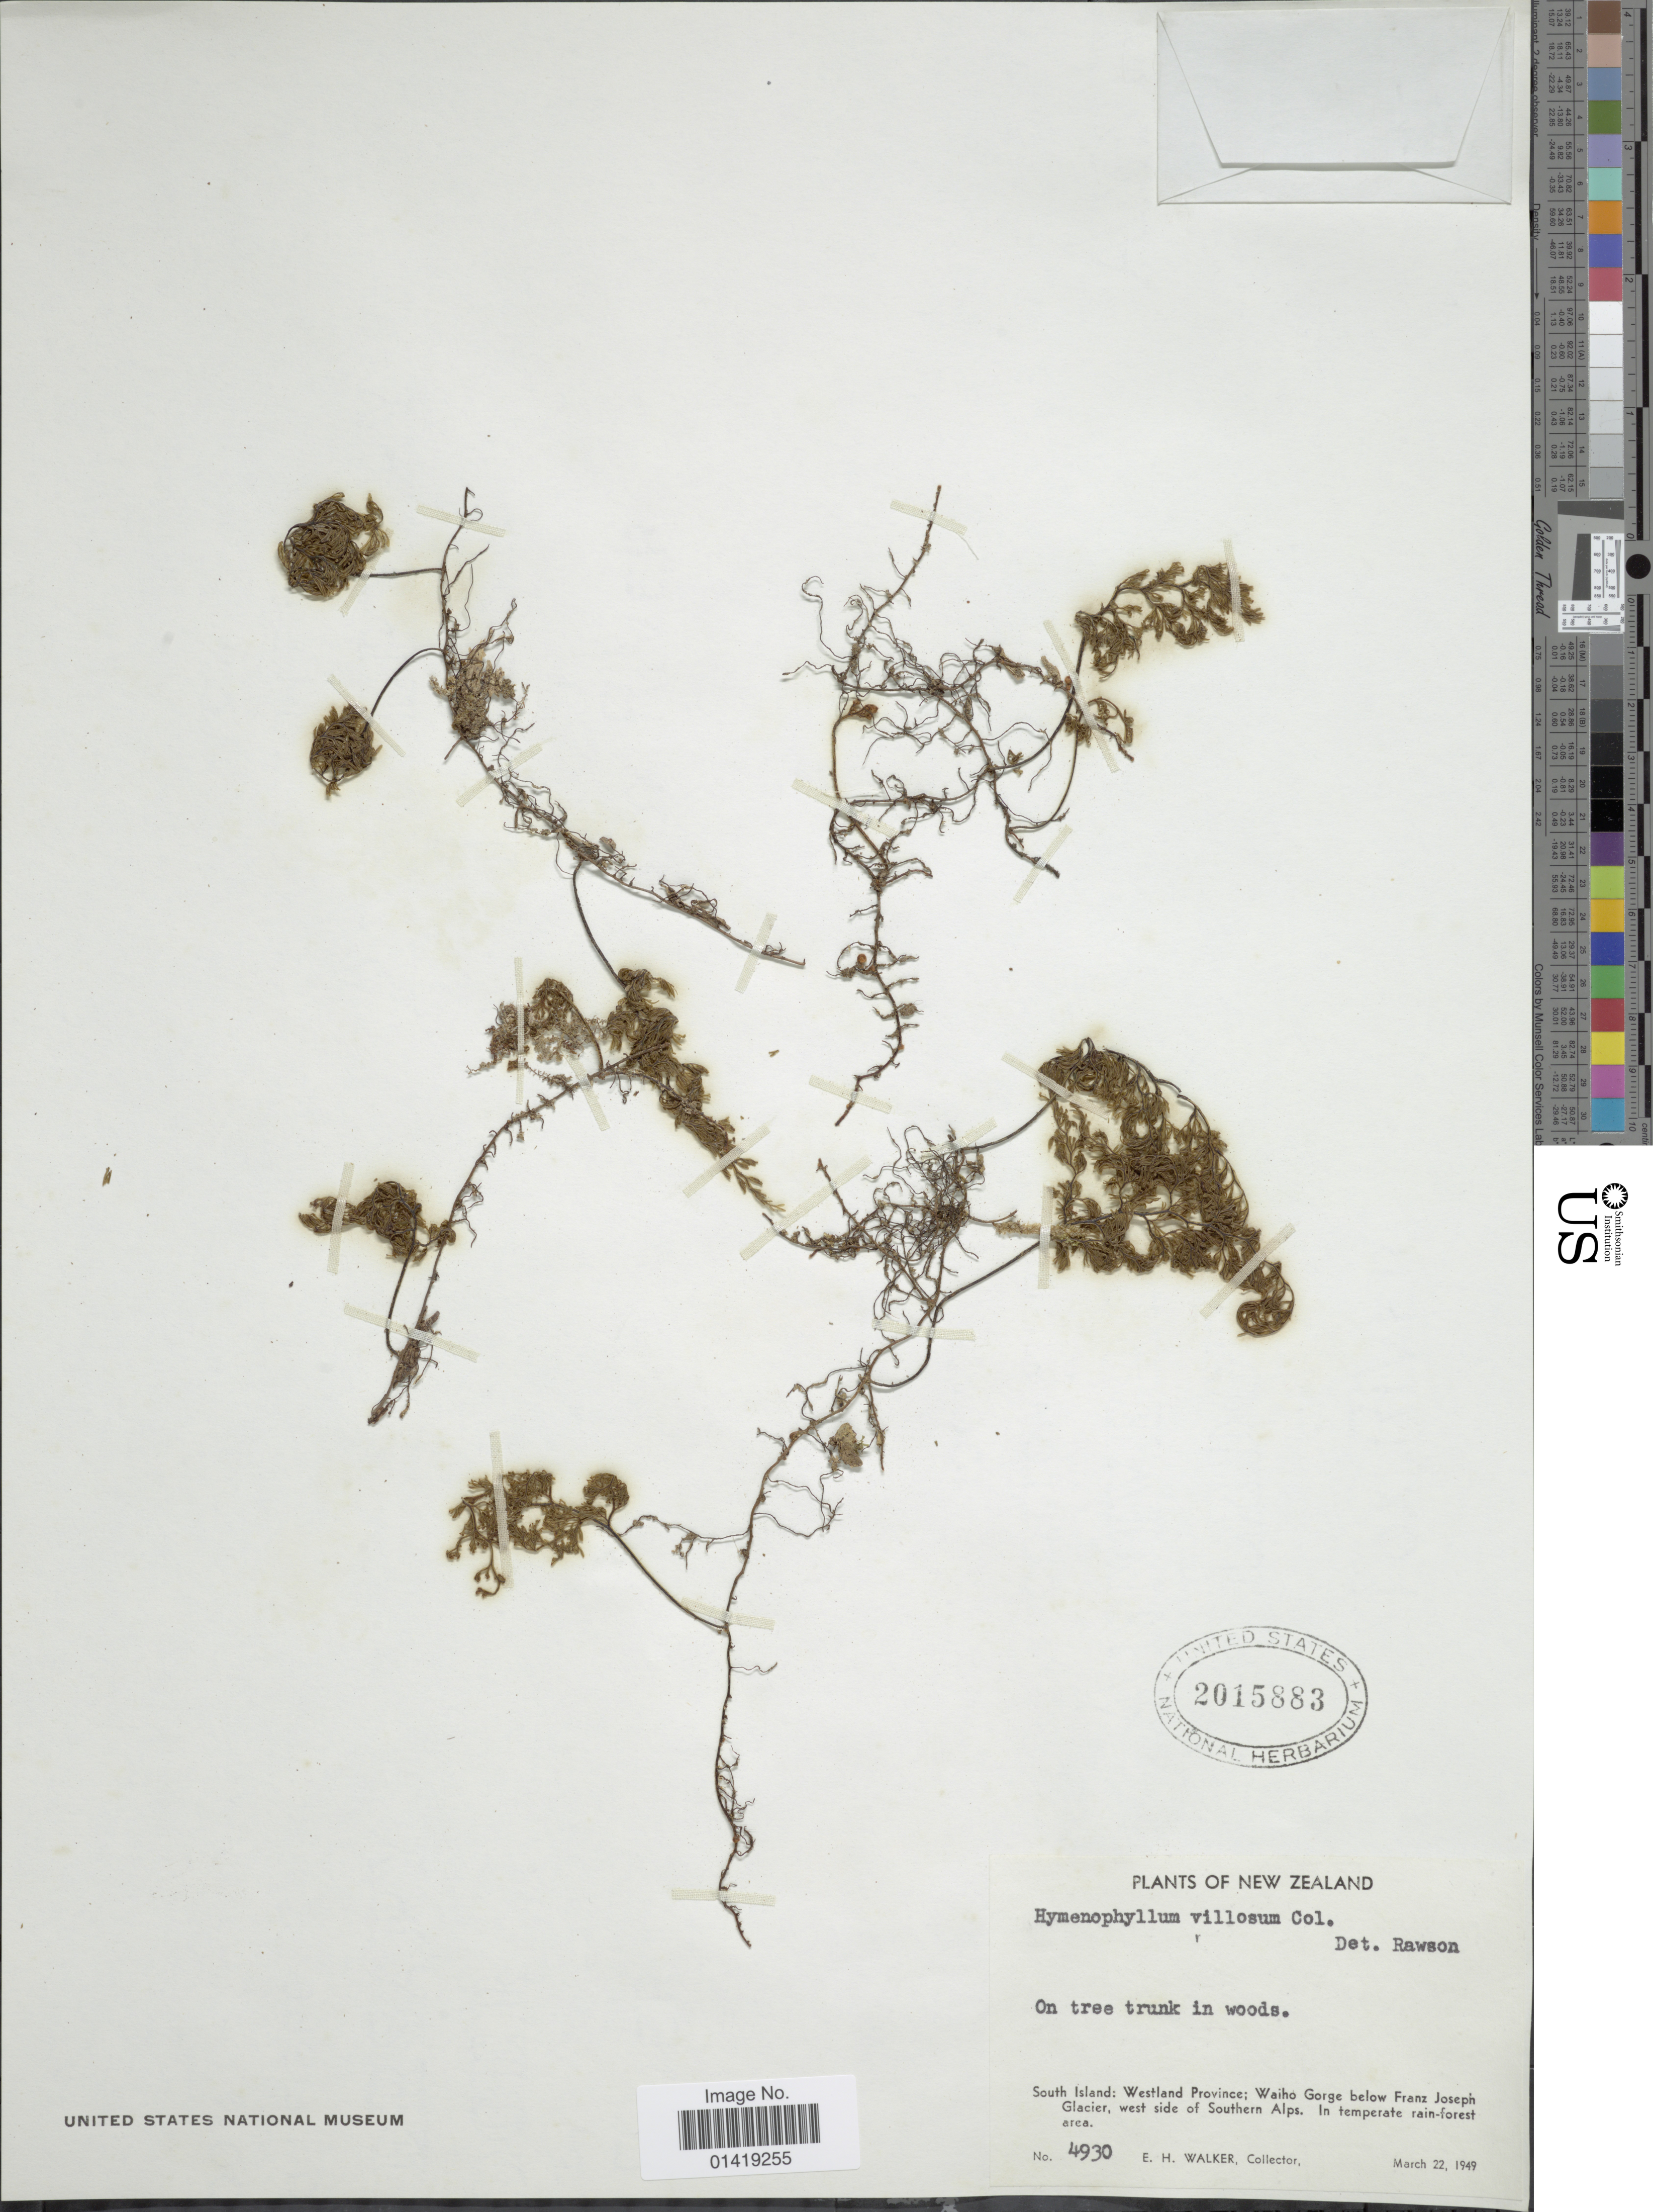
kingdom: Plantae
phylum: Tracheophyta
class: Polypodiopsida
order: Hymenophyllales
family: Hymenophyllaceae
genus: Hymenophyllum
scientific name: Hymenophyllum villosum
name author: Colenso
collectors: E. H. Walker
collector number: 4930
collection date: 1949-03-22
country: New Zealand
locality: South Island: Westland province Waiho Gorge below Franz Joseph Glacier west side of Southern Alps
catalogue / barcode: US 2015883